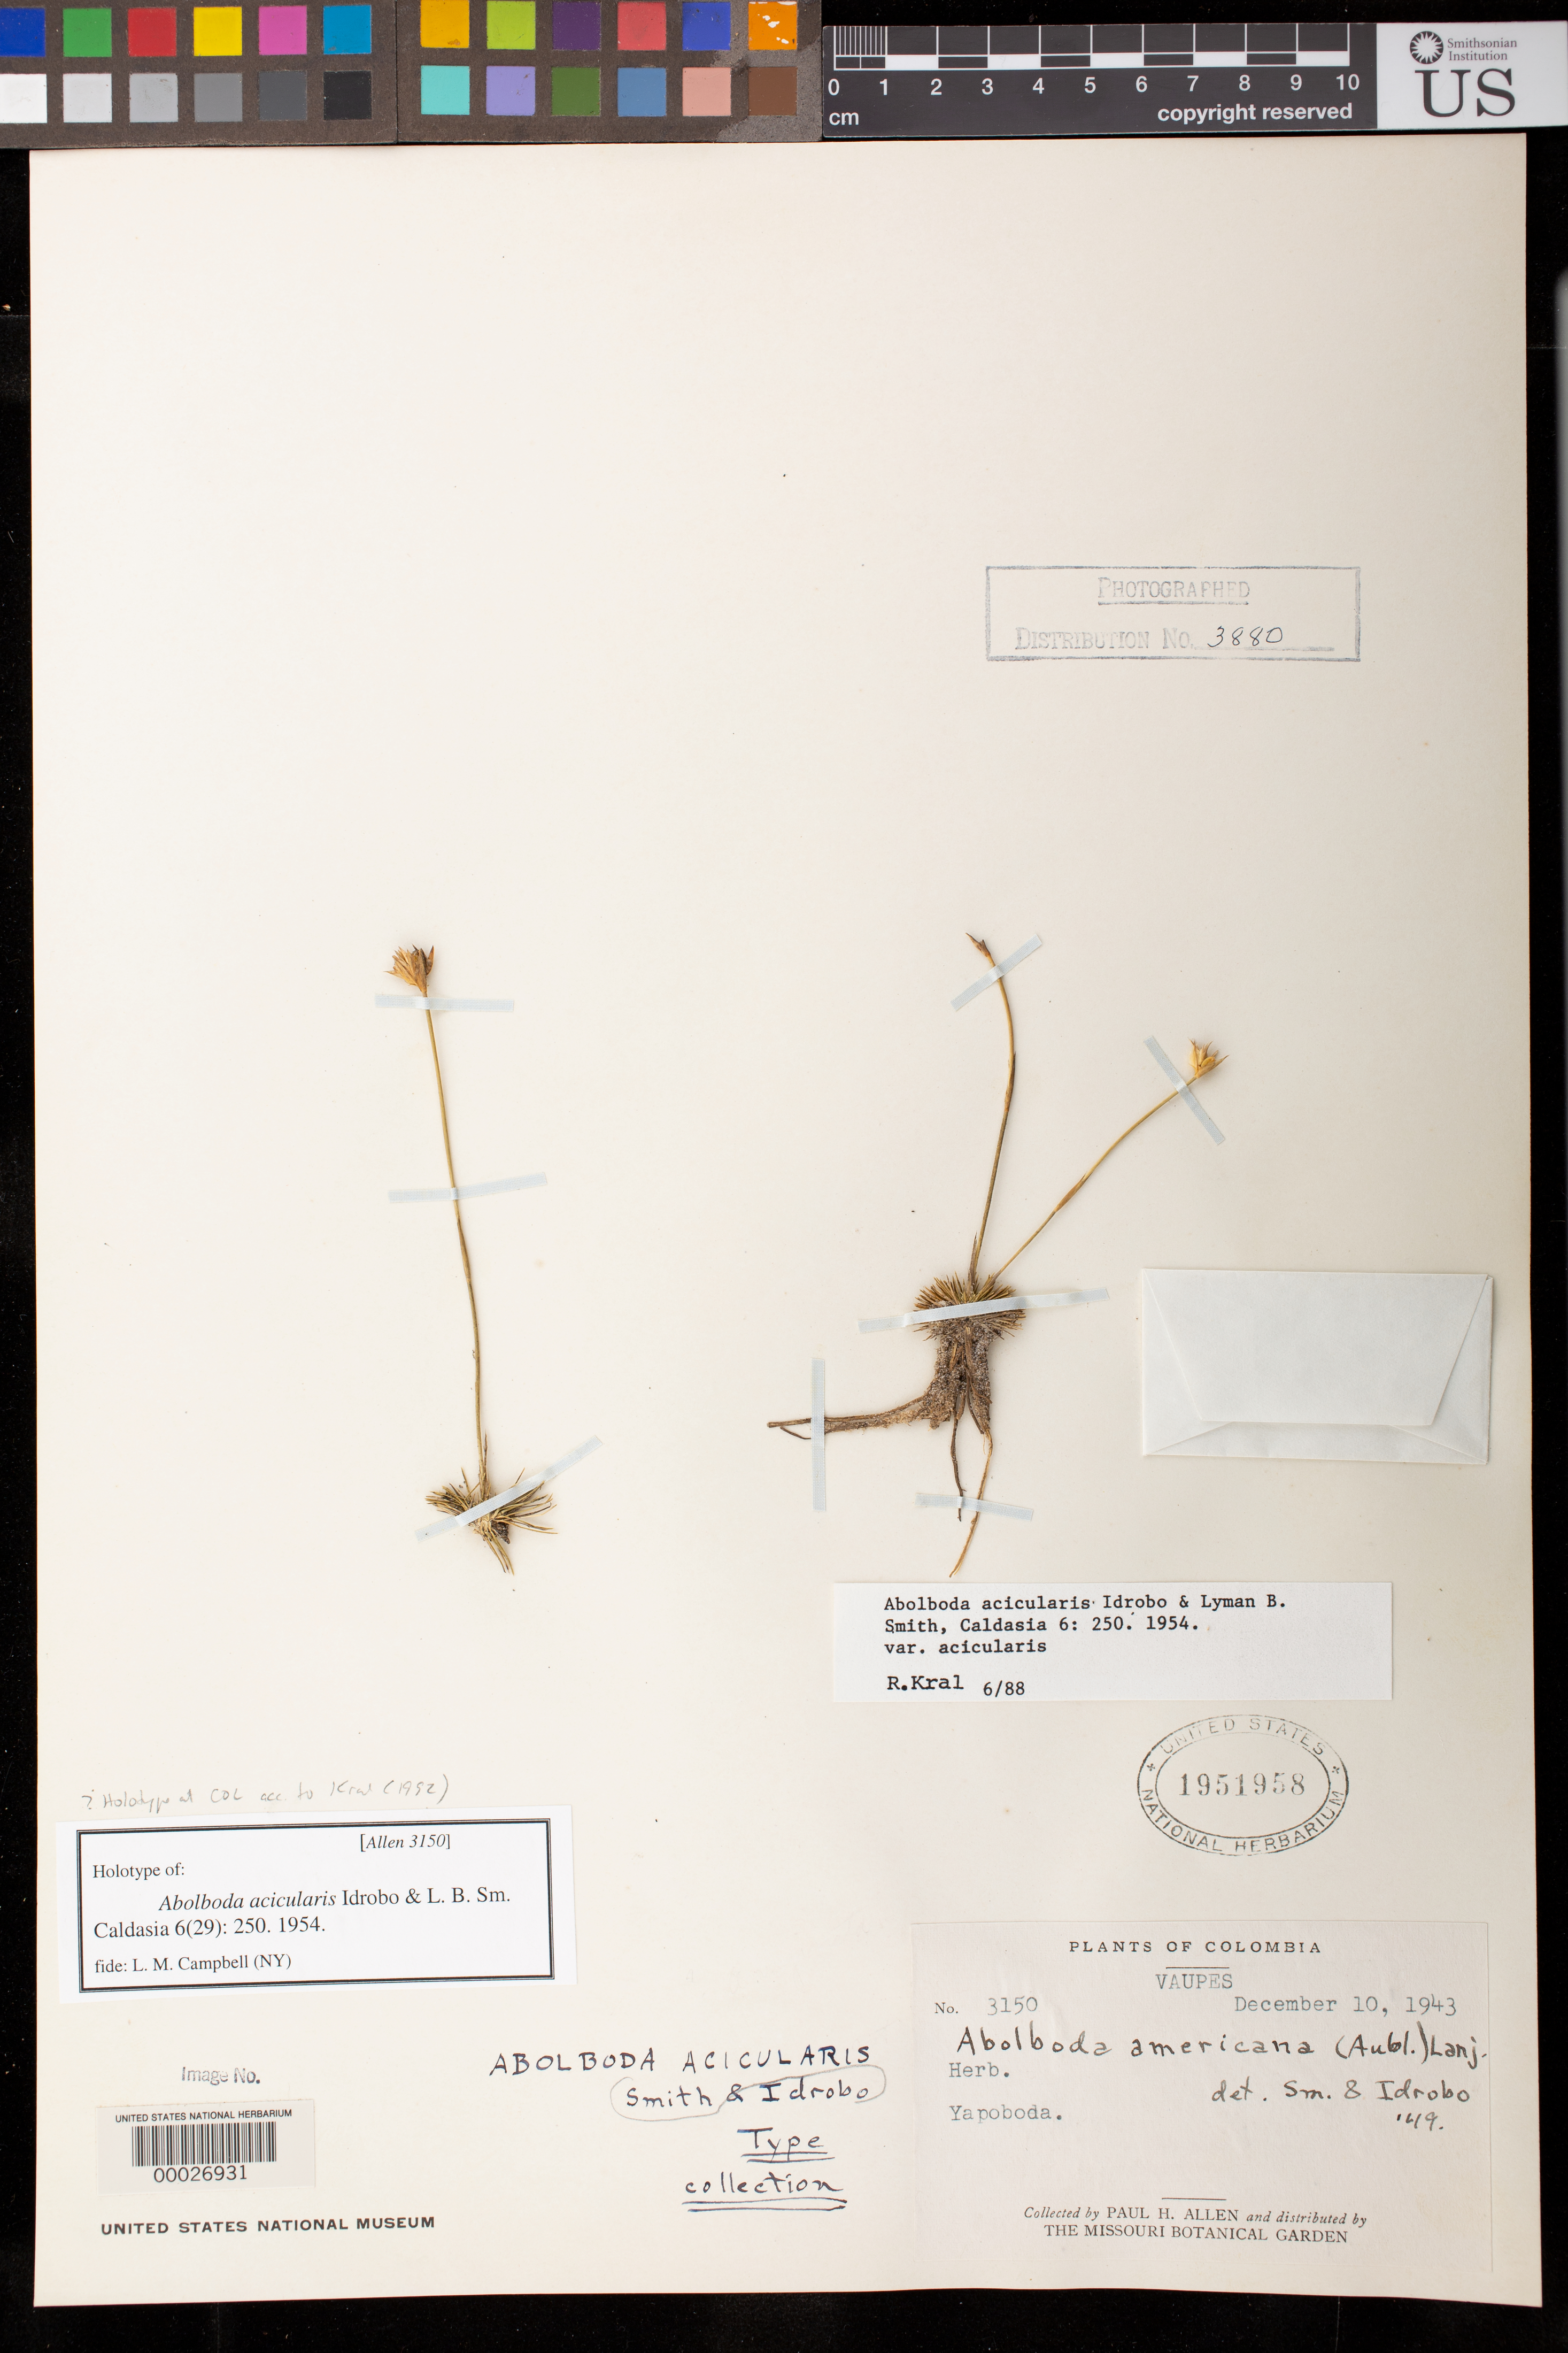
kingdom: Plantae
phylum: Tracheophyta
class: Liliopsida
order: Poales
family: Xyridaceae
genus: Abolboda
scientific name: Abolboda acicularis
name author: Idrobo & L.B. Sm. in Idrobo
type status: Type Collection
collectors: P. H. Allen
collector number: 3150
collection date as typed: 10 Dec 1943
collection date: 1943-12-10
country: Colombia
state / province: Vaupés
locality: Yapoboda.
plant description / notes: Previously recorded as holotype, and annotated as such by L.M. Campbell. Annotated as "Type collection" by L.B. Smith (which usually means isotype) and according to revision by Kral (1992), the holotype is at COL and the US sheet is an isotype. Original publication not seen.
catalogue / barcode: US 1951958